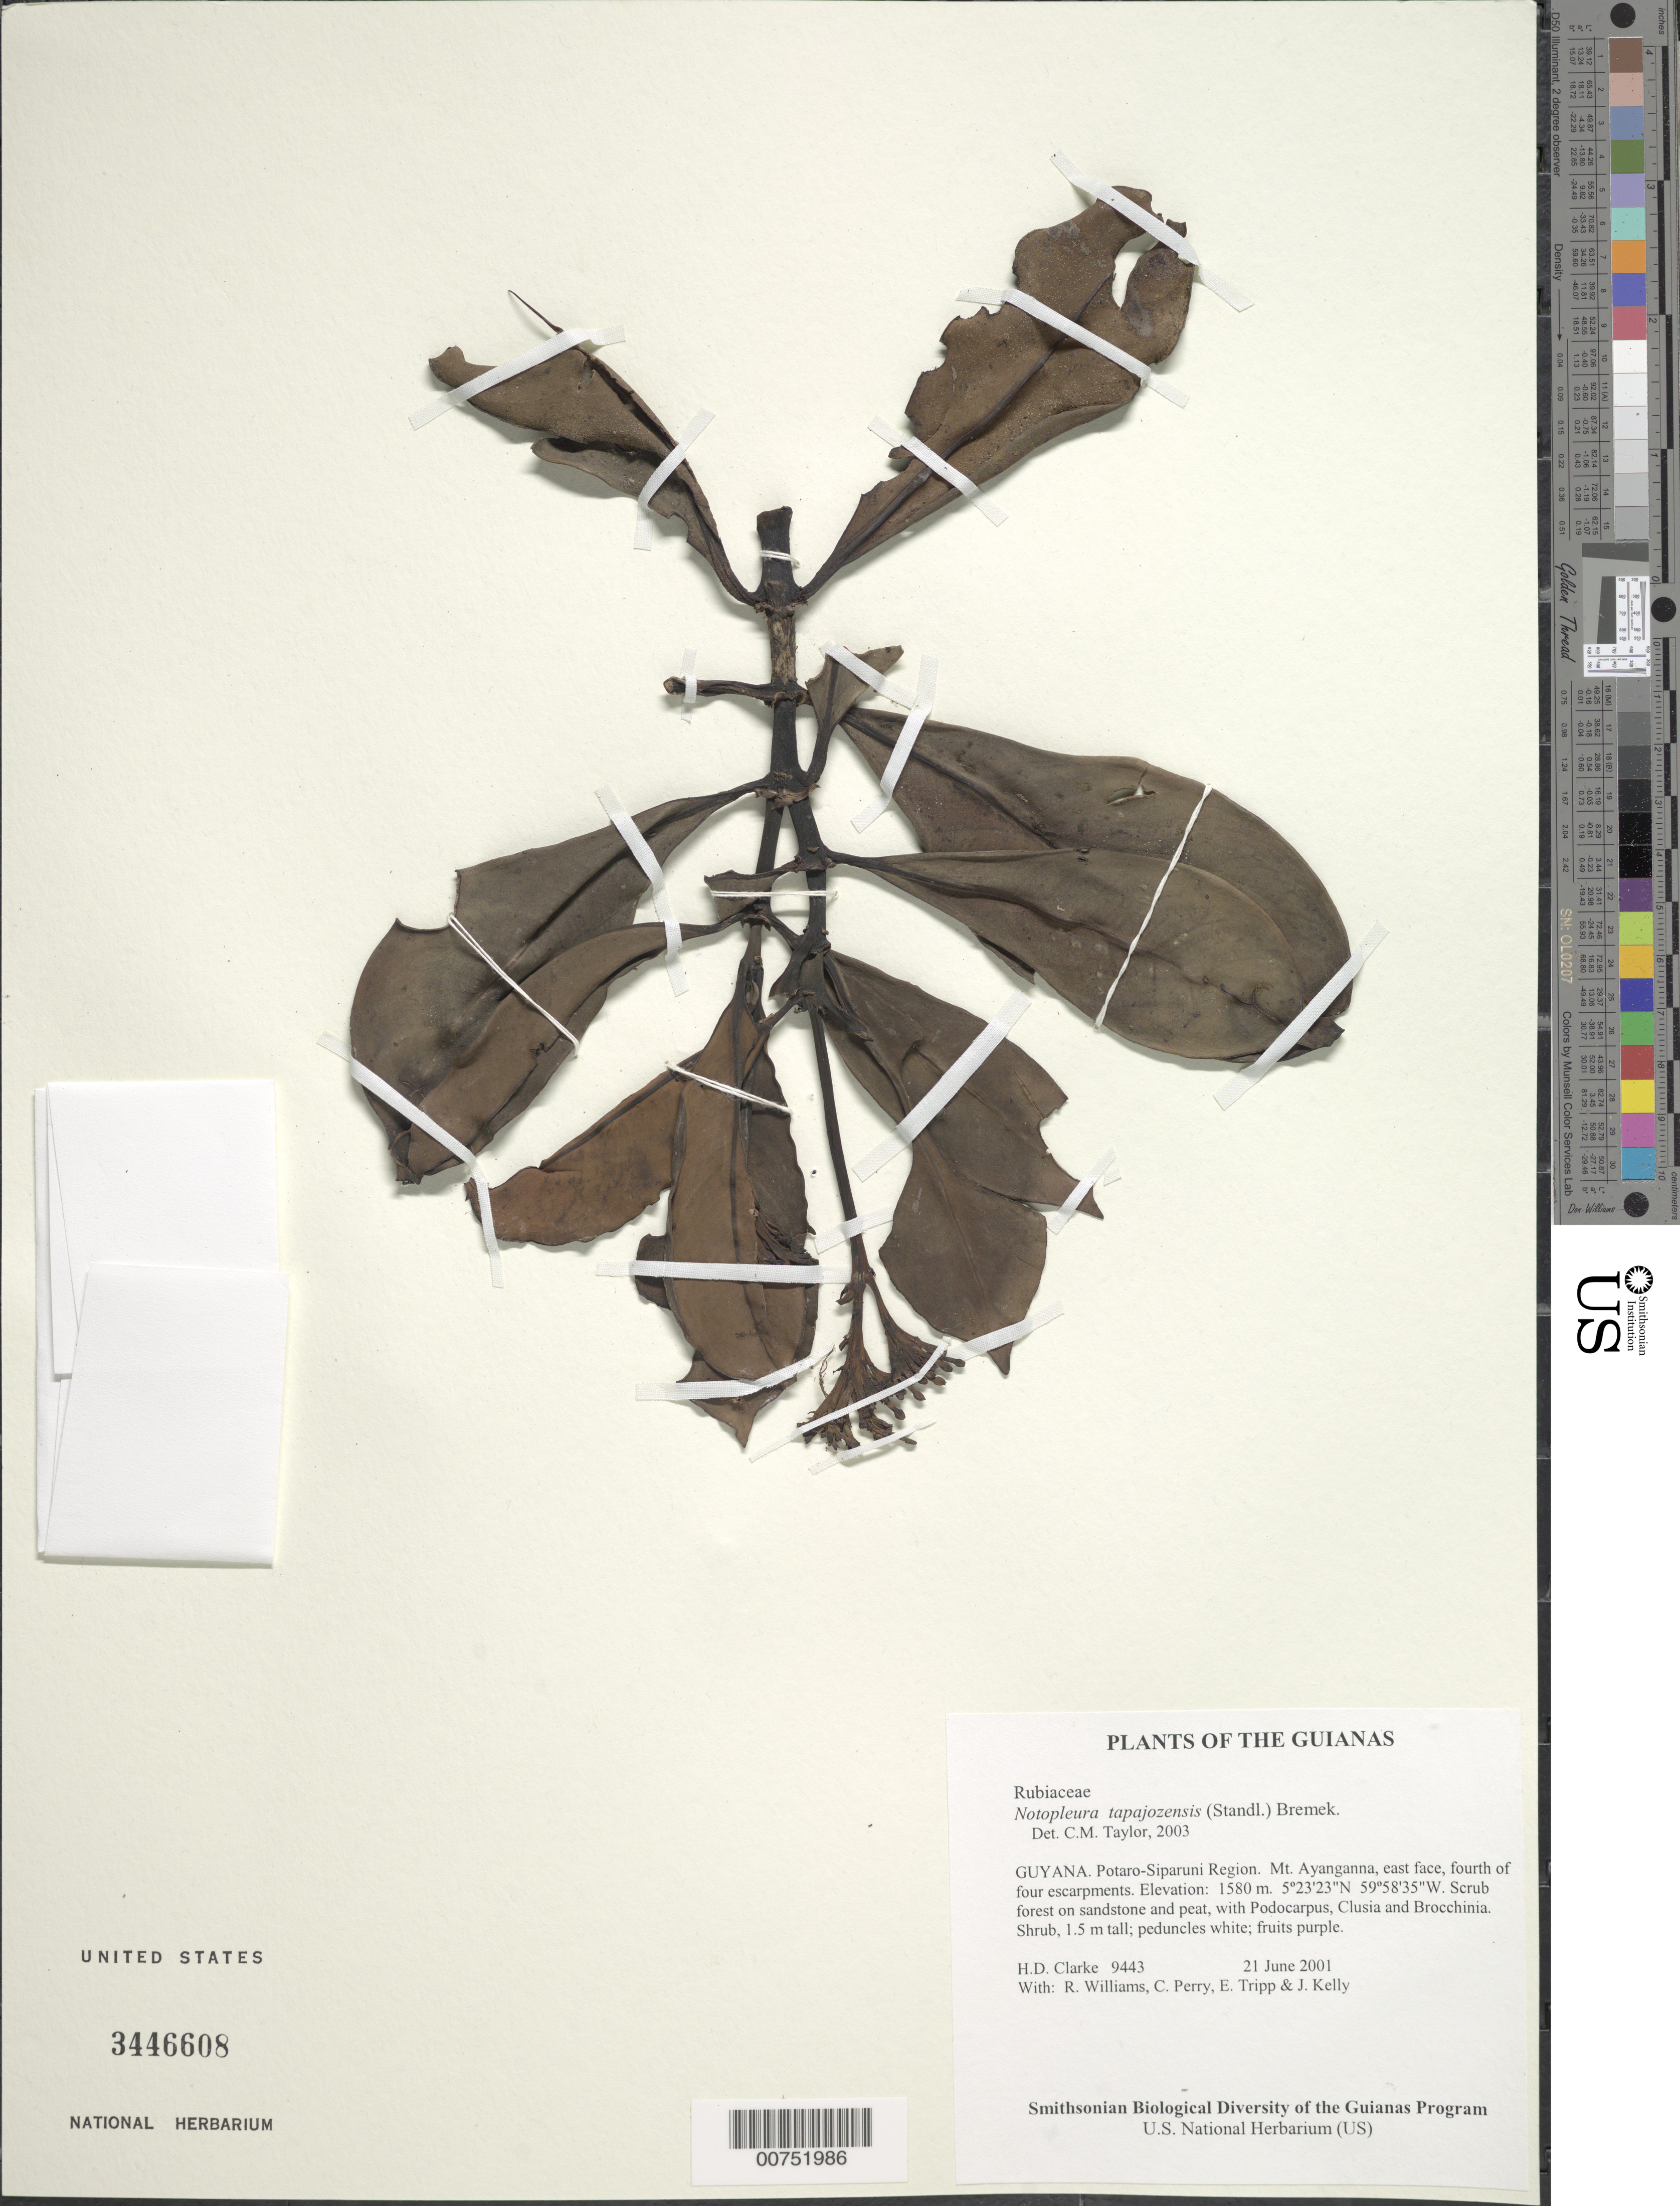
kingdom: Plantae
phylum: Tracheophyta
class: Magnoliopsida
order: Gentianales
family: Rubiaceae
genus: Notopleura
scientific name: Notopleura tapajozensis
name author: (Standl.) Bremek.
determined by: Taylor, Charlotte M.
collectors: H. D. Clarke, R. Williams, C. Perry, E. Tripp & J. Kelly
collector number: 9443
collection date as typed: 21 June 2001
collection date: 2001-06-21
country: Guyana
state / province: Potaro-Siparuni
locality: Mt. Ayanganna, east face, fourth of four escarpments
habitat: Scrub forest on sandstone and peat, with Podocarpus, Clusia and Brocchinia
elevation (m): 1580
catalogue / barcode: US 3446608